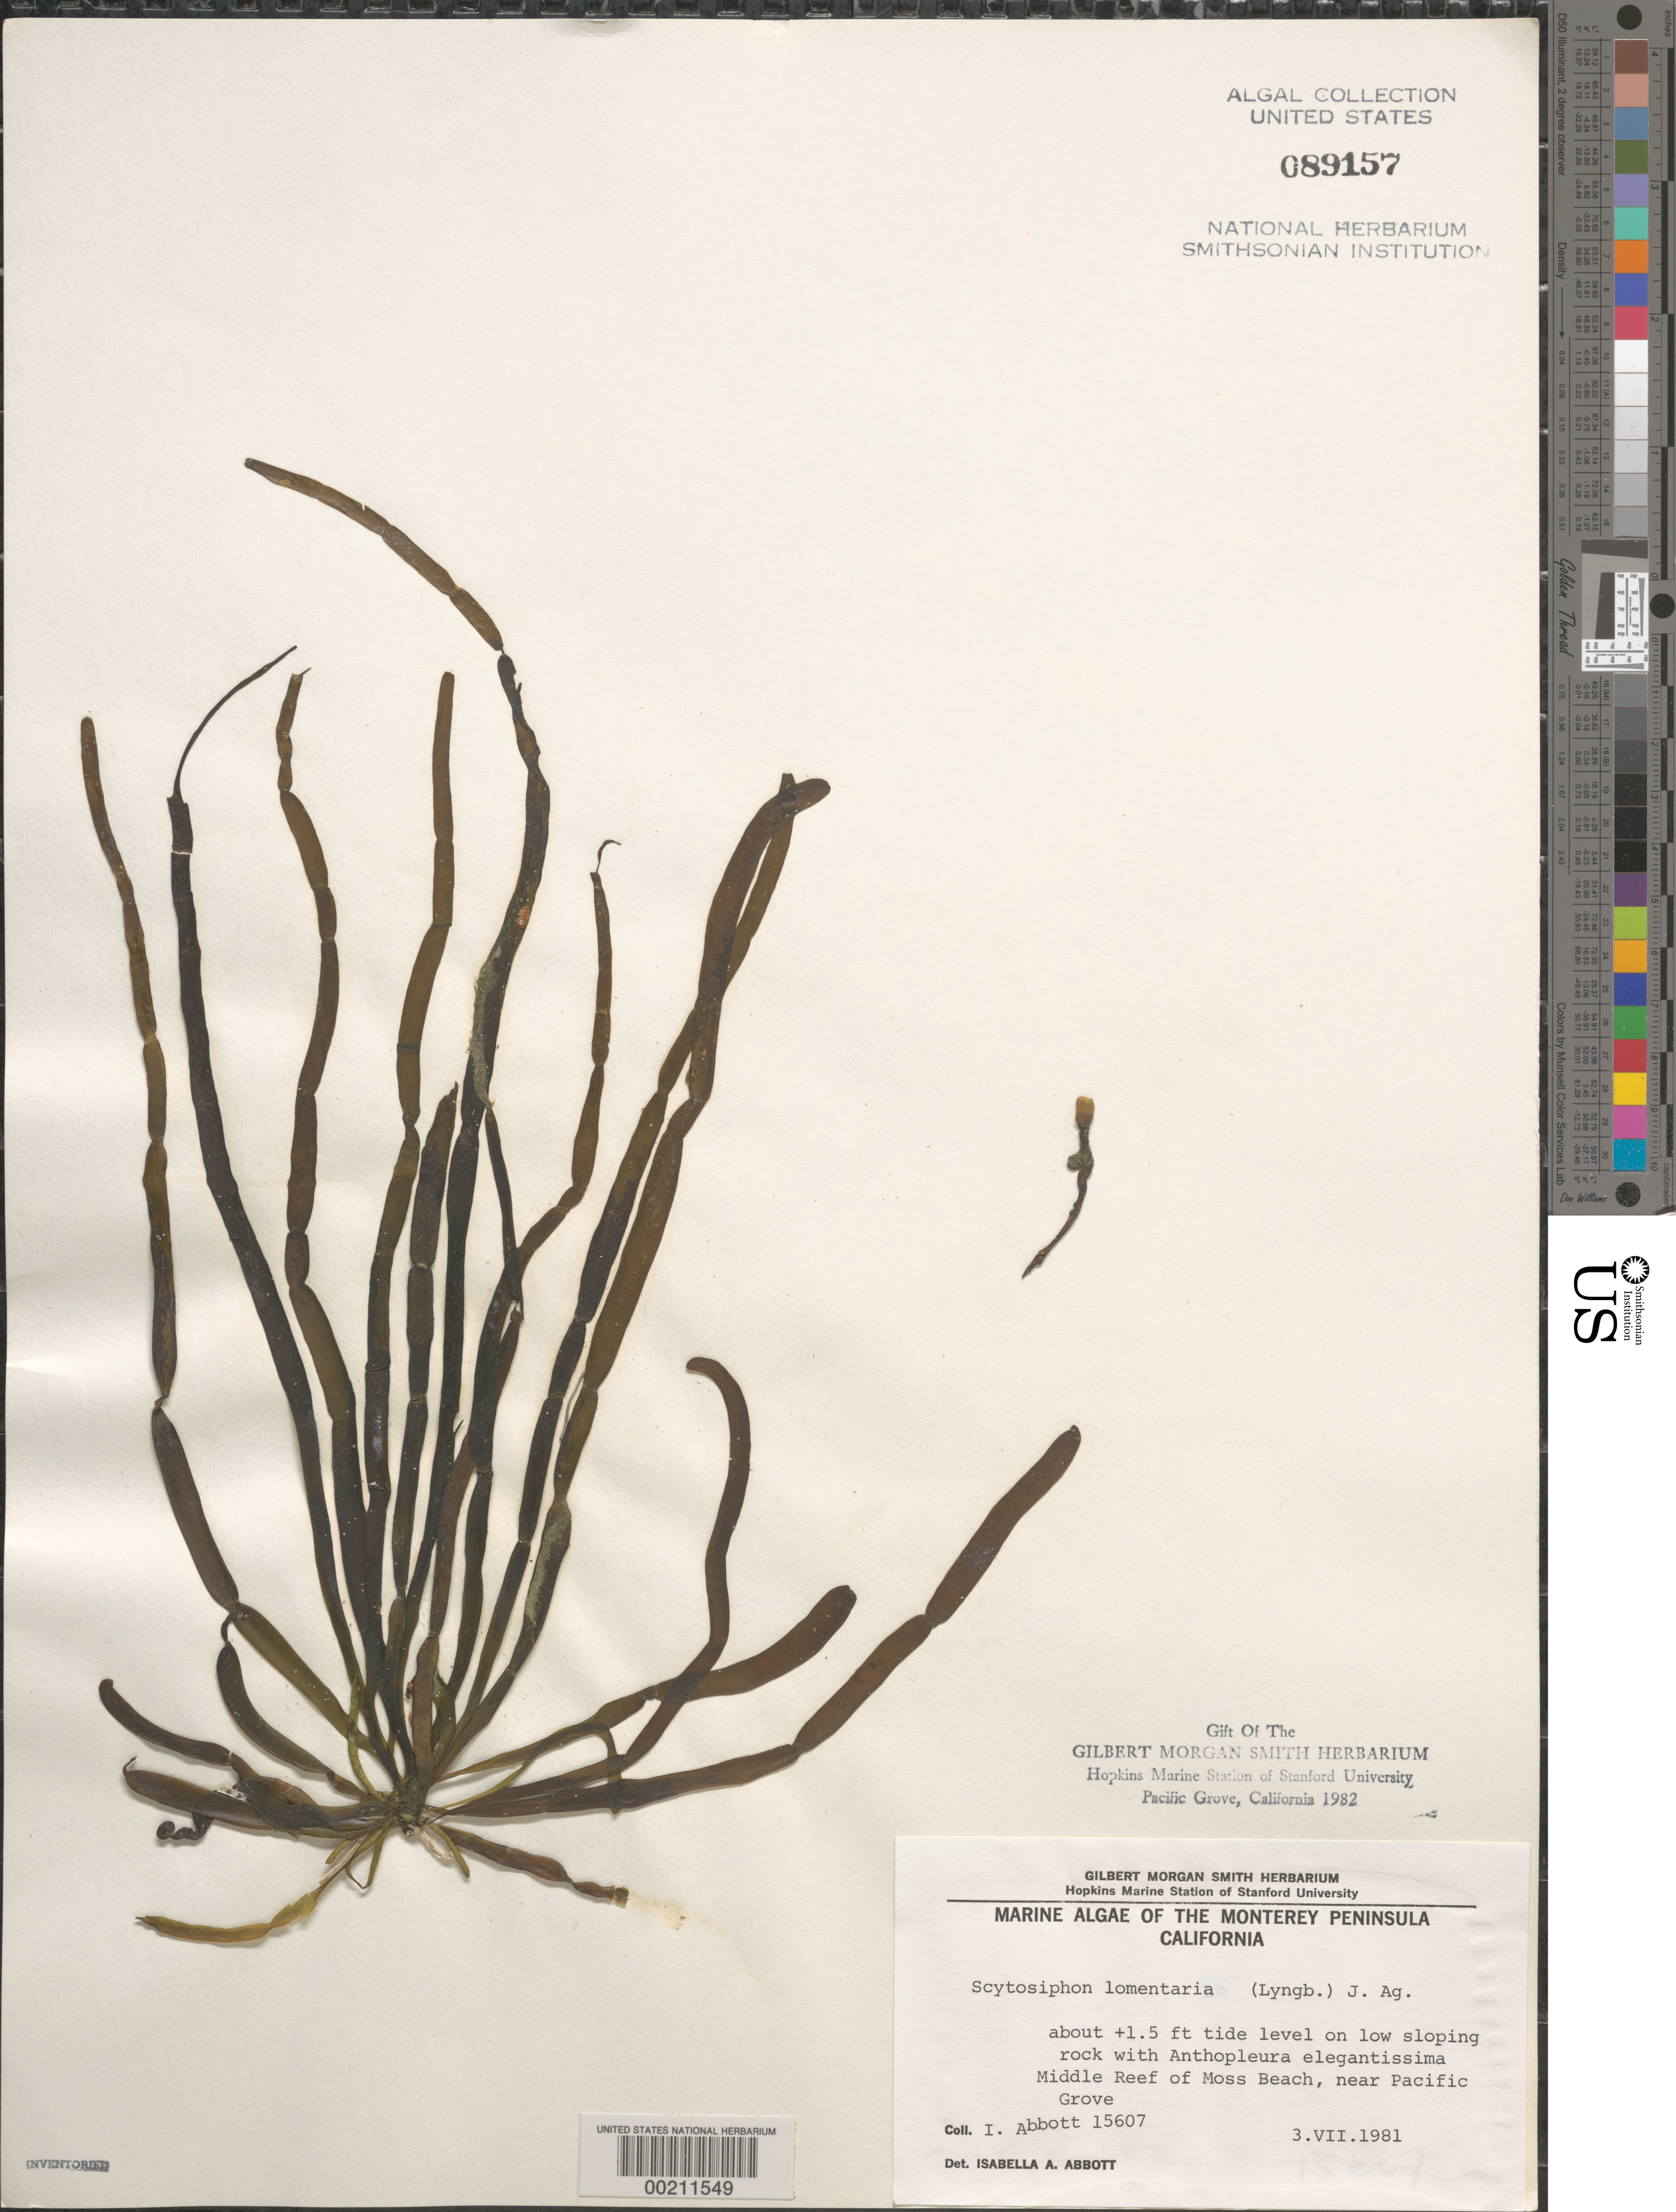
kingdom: Chromista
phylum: Ochrophyta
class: Phaeophyceae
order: Scytosiphonales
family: Scytosiphonaceae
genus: Scytosiphon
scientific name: Scytosiphon lomentaria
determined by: Abbott, Isabella A.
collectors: I. A. Abbott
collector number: IAA 15607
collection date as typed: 03 Jul 1981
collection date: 1981-07-03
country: United States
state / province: California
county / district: Monterey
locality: Middle reef of Moss Beach, near Pacific Grove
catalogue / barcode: US 89157